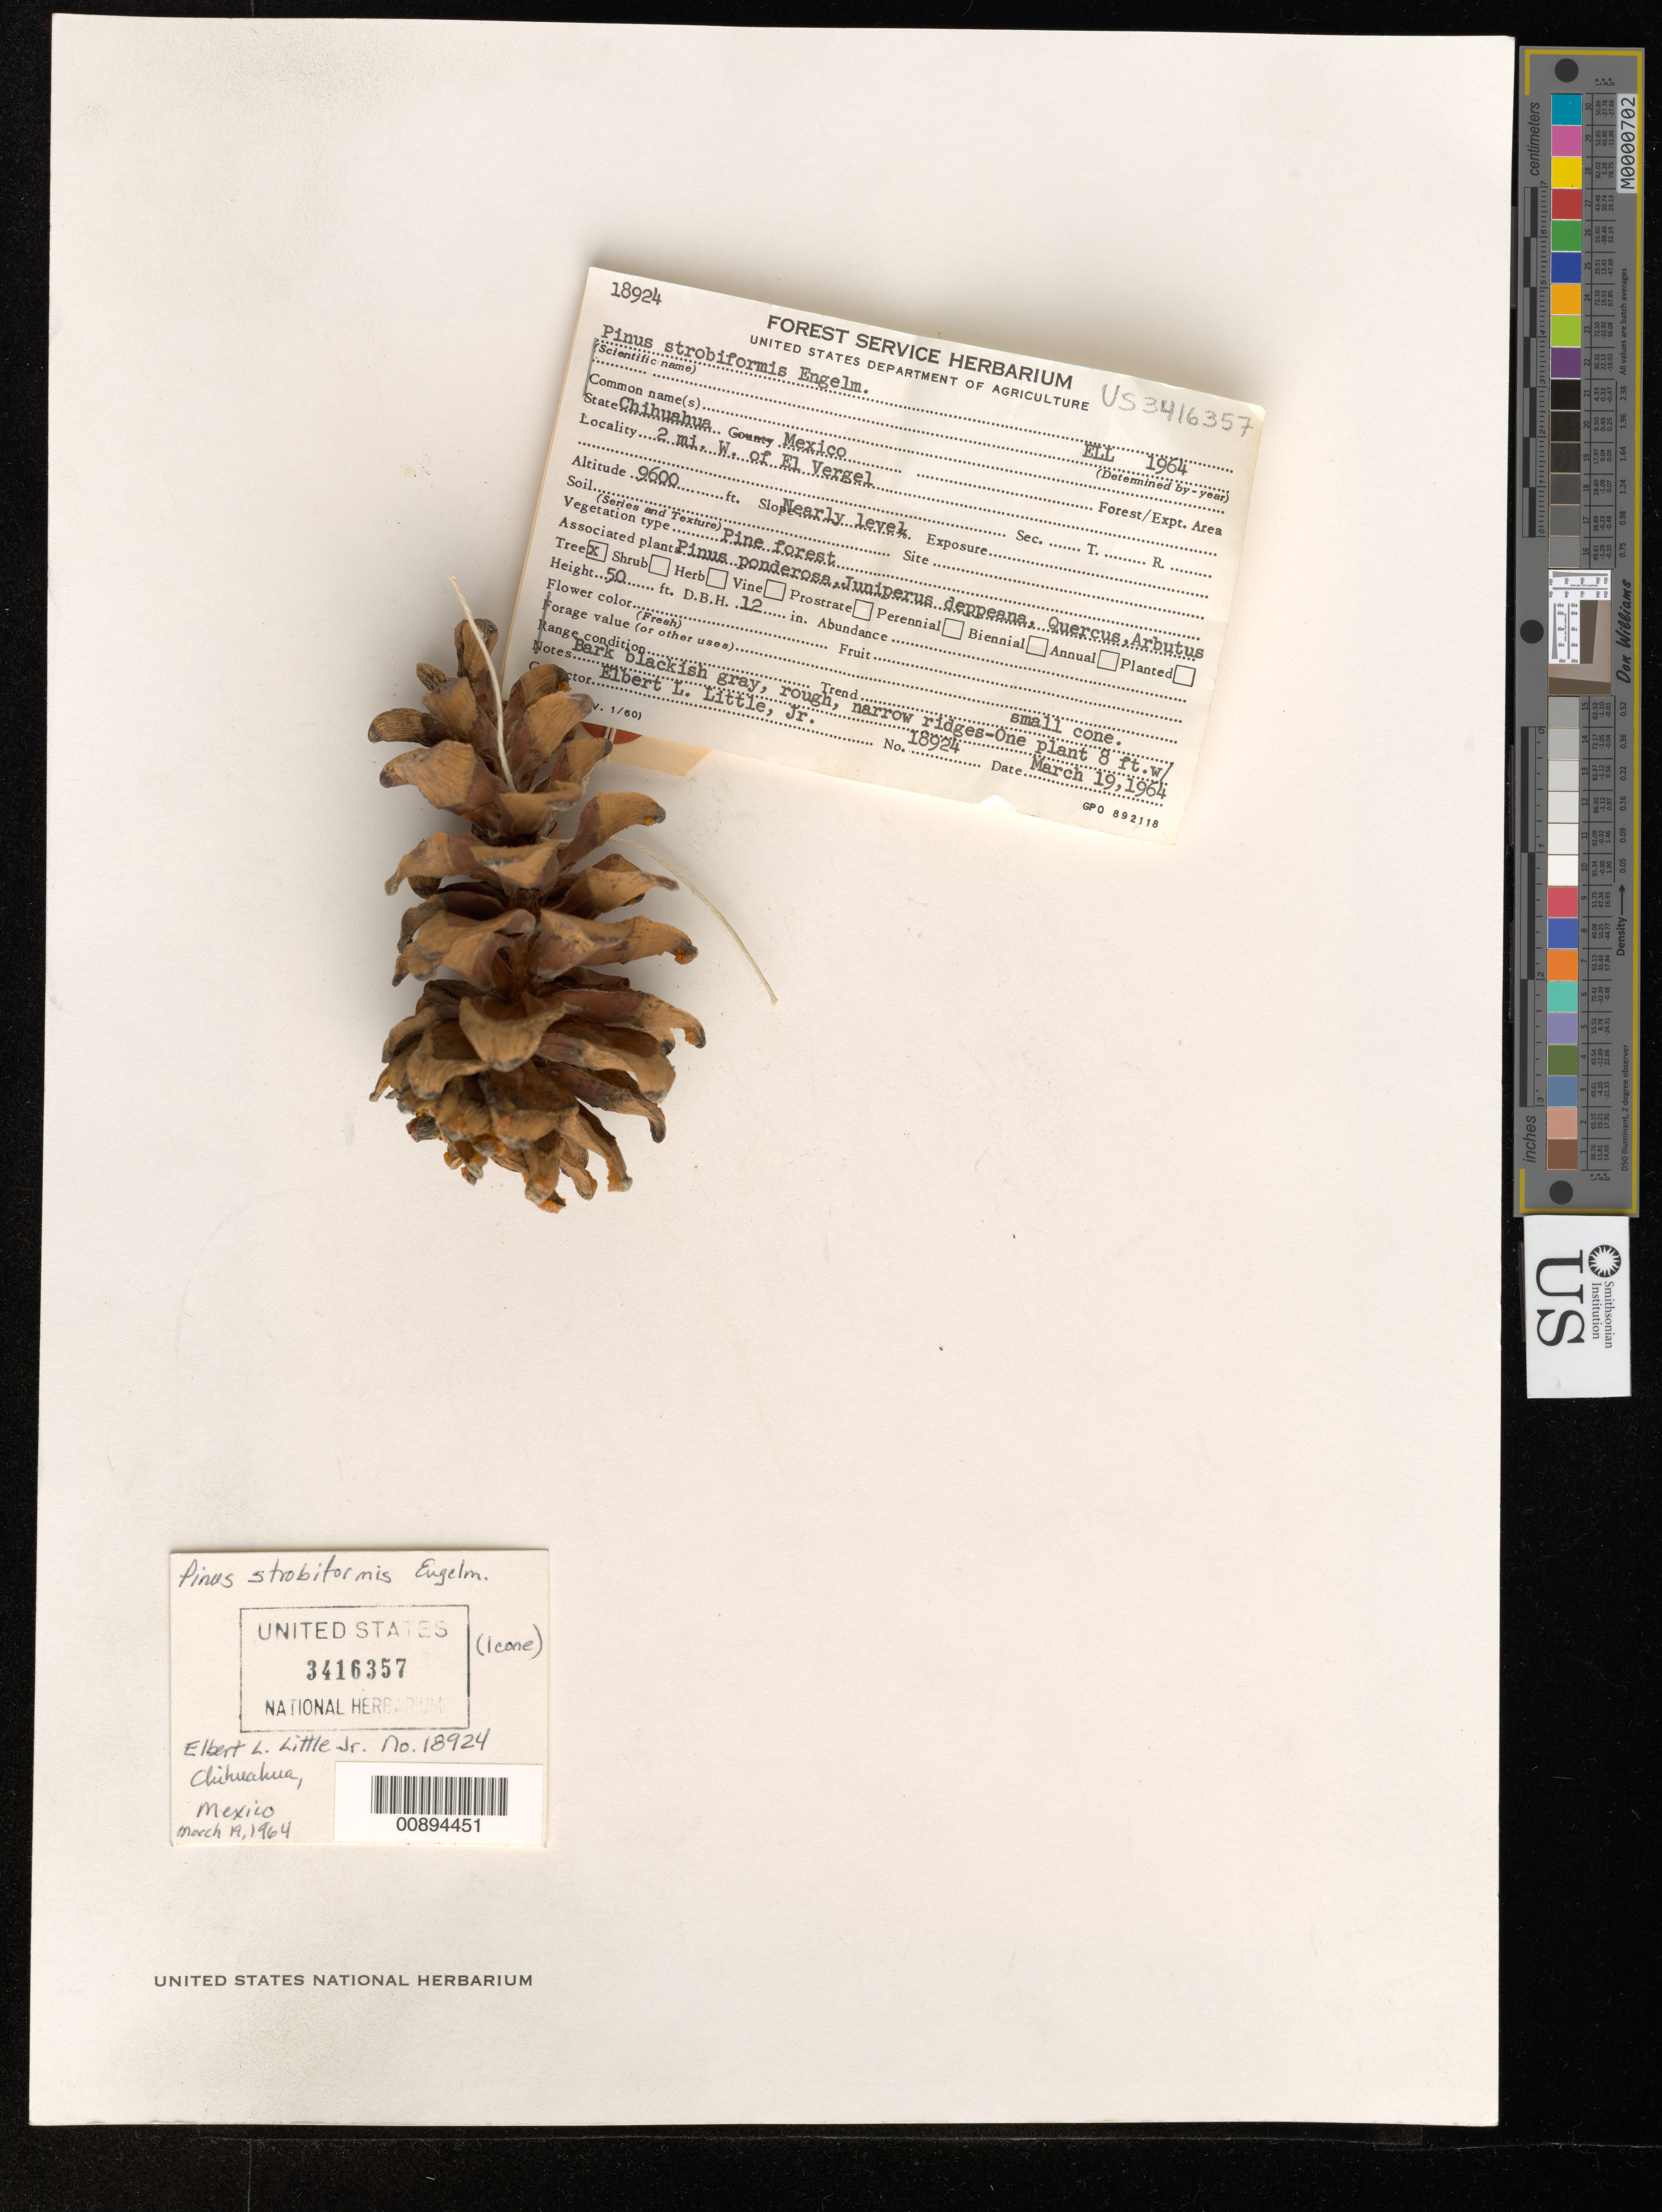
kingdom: Plantae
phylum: Tracheophyta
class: Pinopsida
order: Pinales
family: Pinaceae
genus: Pinus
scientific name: Pinus strobiformis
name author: Engelm.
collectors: E. L. Little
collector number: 18924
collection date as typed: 19 Mar 1964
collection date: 1964-03-19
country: Mexico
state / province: Chihuahua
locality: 2 mi. W of El Vergel, Chihuahua.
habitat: Pine forest. Slope nearly level. Assoc. plants: Pinus ponderosa, Juniperus deppeana, Quercus, Arbutus.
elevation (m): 2926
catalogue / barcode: US 3416357